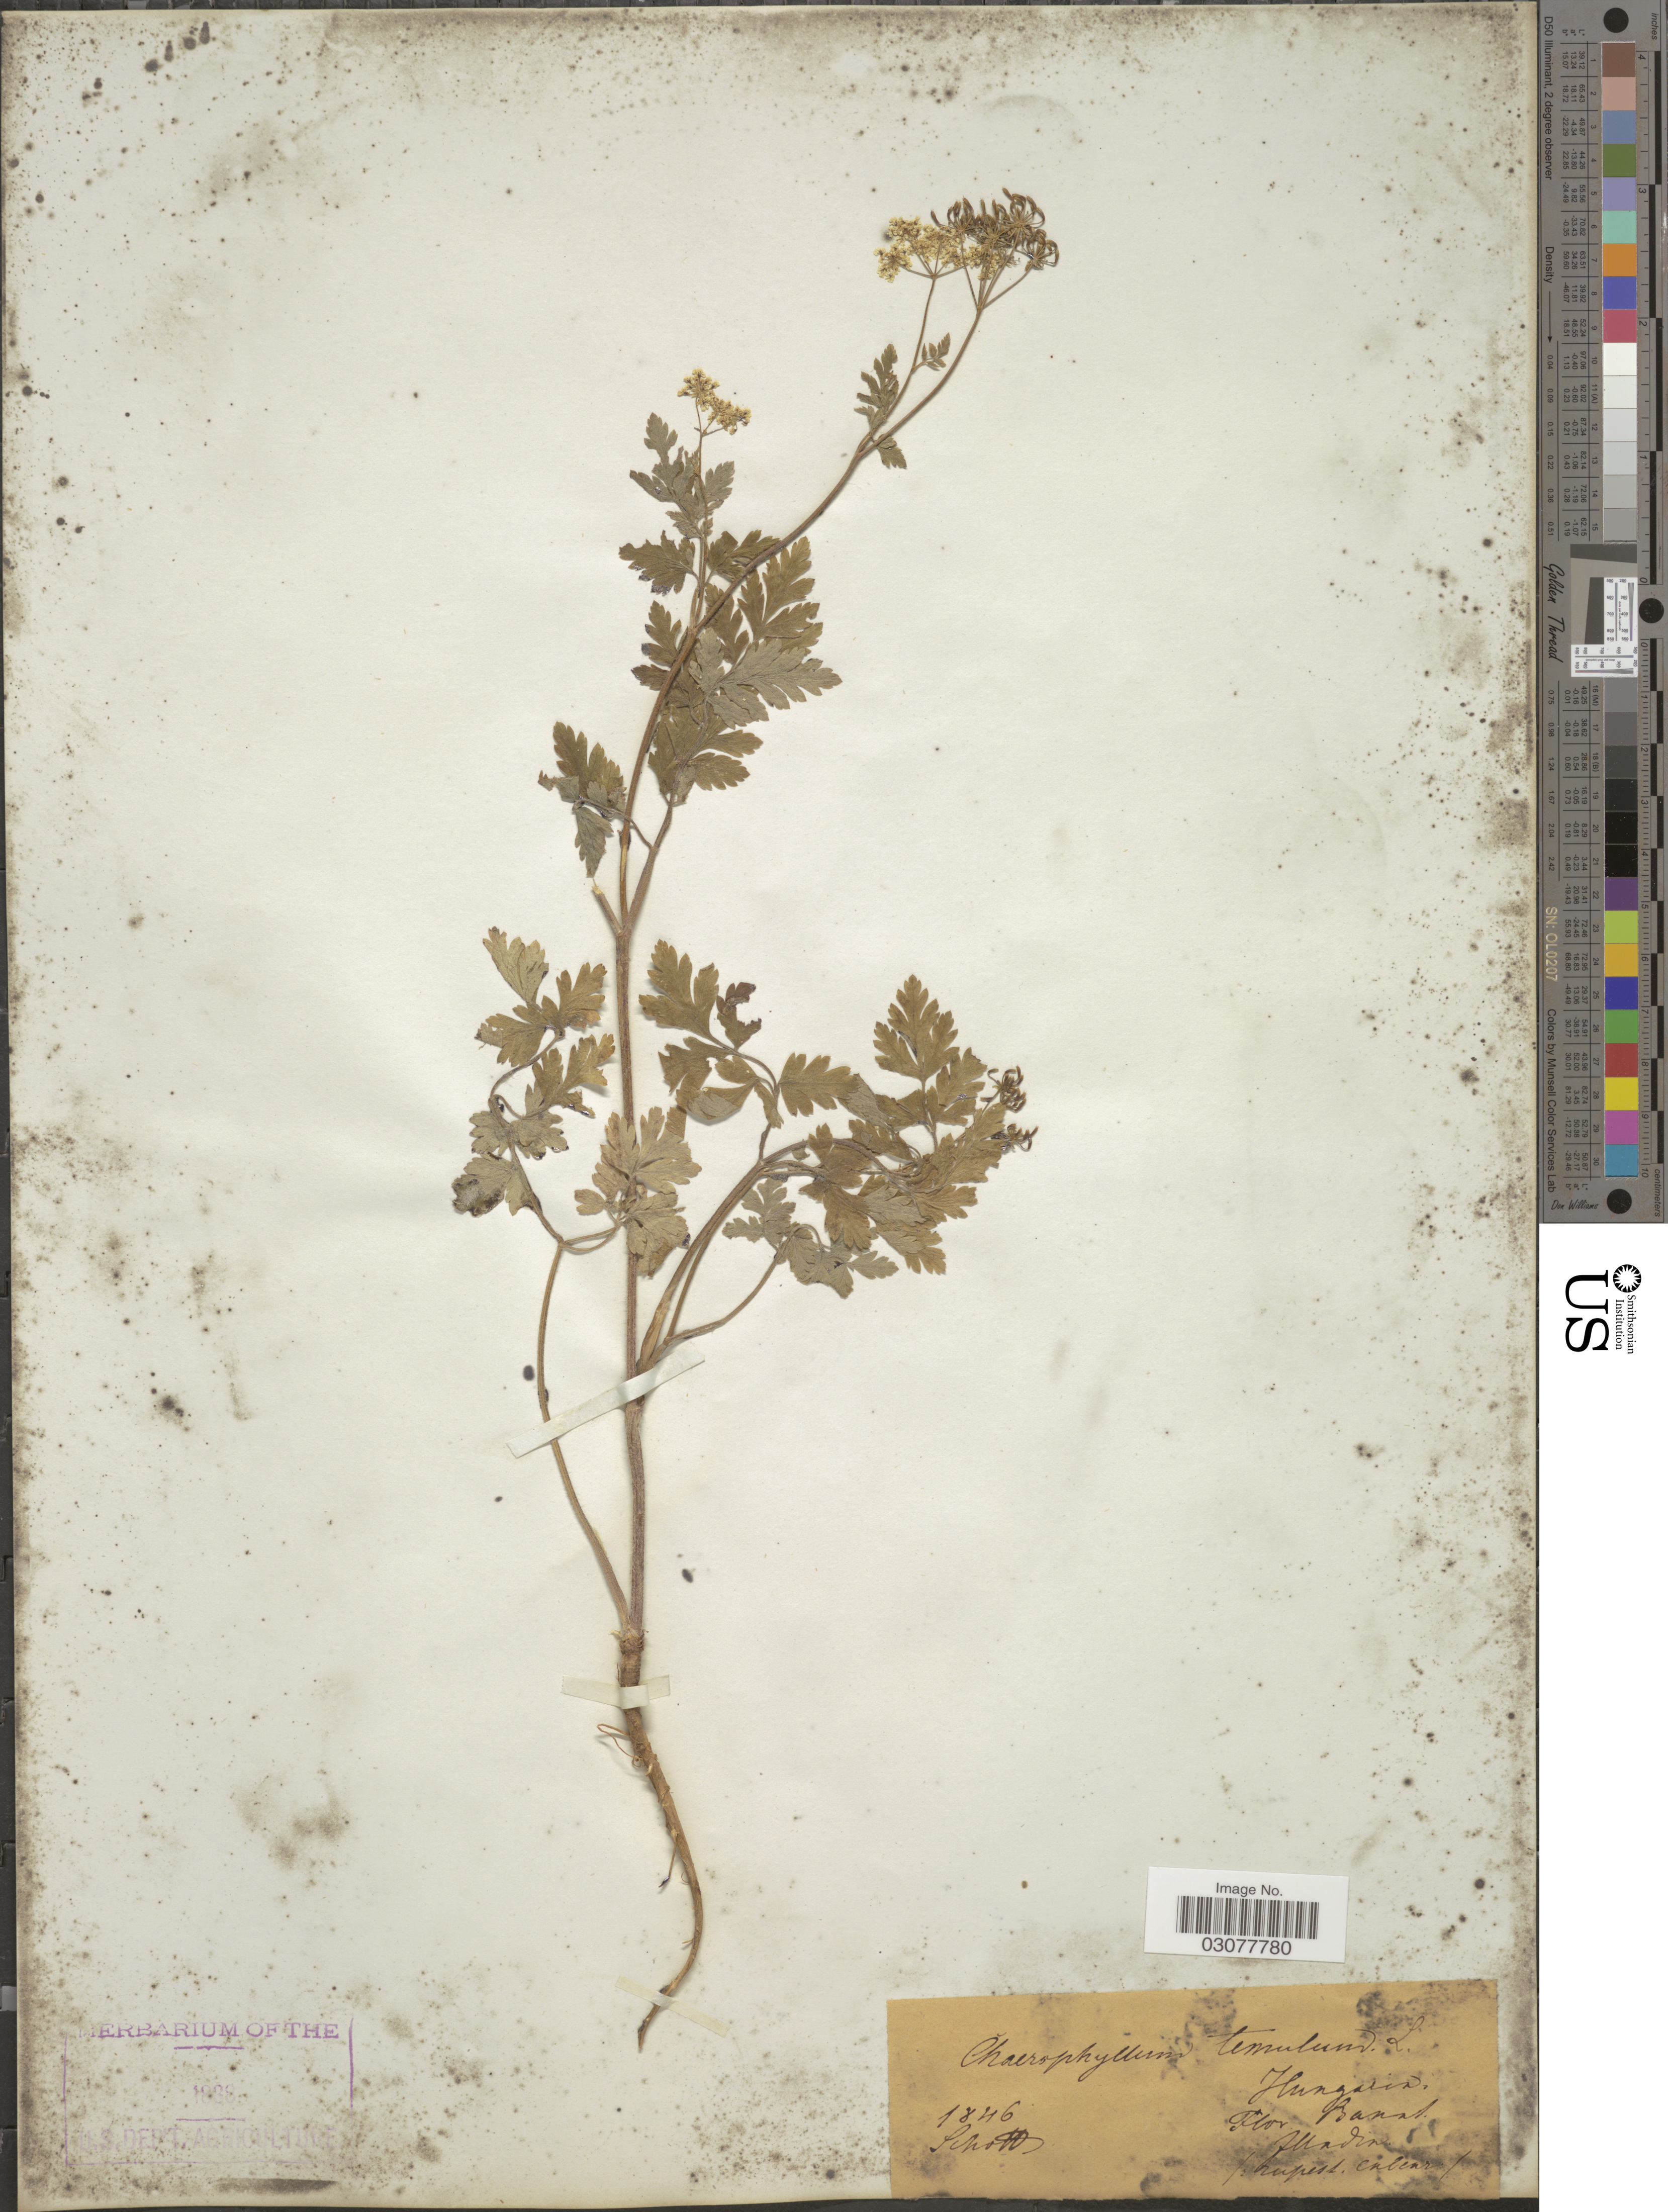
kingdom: Plantae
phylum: Tracheophyta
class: Magnoliopsida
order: Apiales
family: Apiaceae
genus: Chaerophyllum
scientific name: Chaerophyllum temulum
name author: L.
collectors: Schott, --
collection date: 1846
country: Hungary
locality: Flor Banat Uladin [interpreted] (rupest. calcar.)